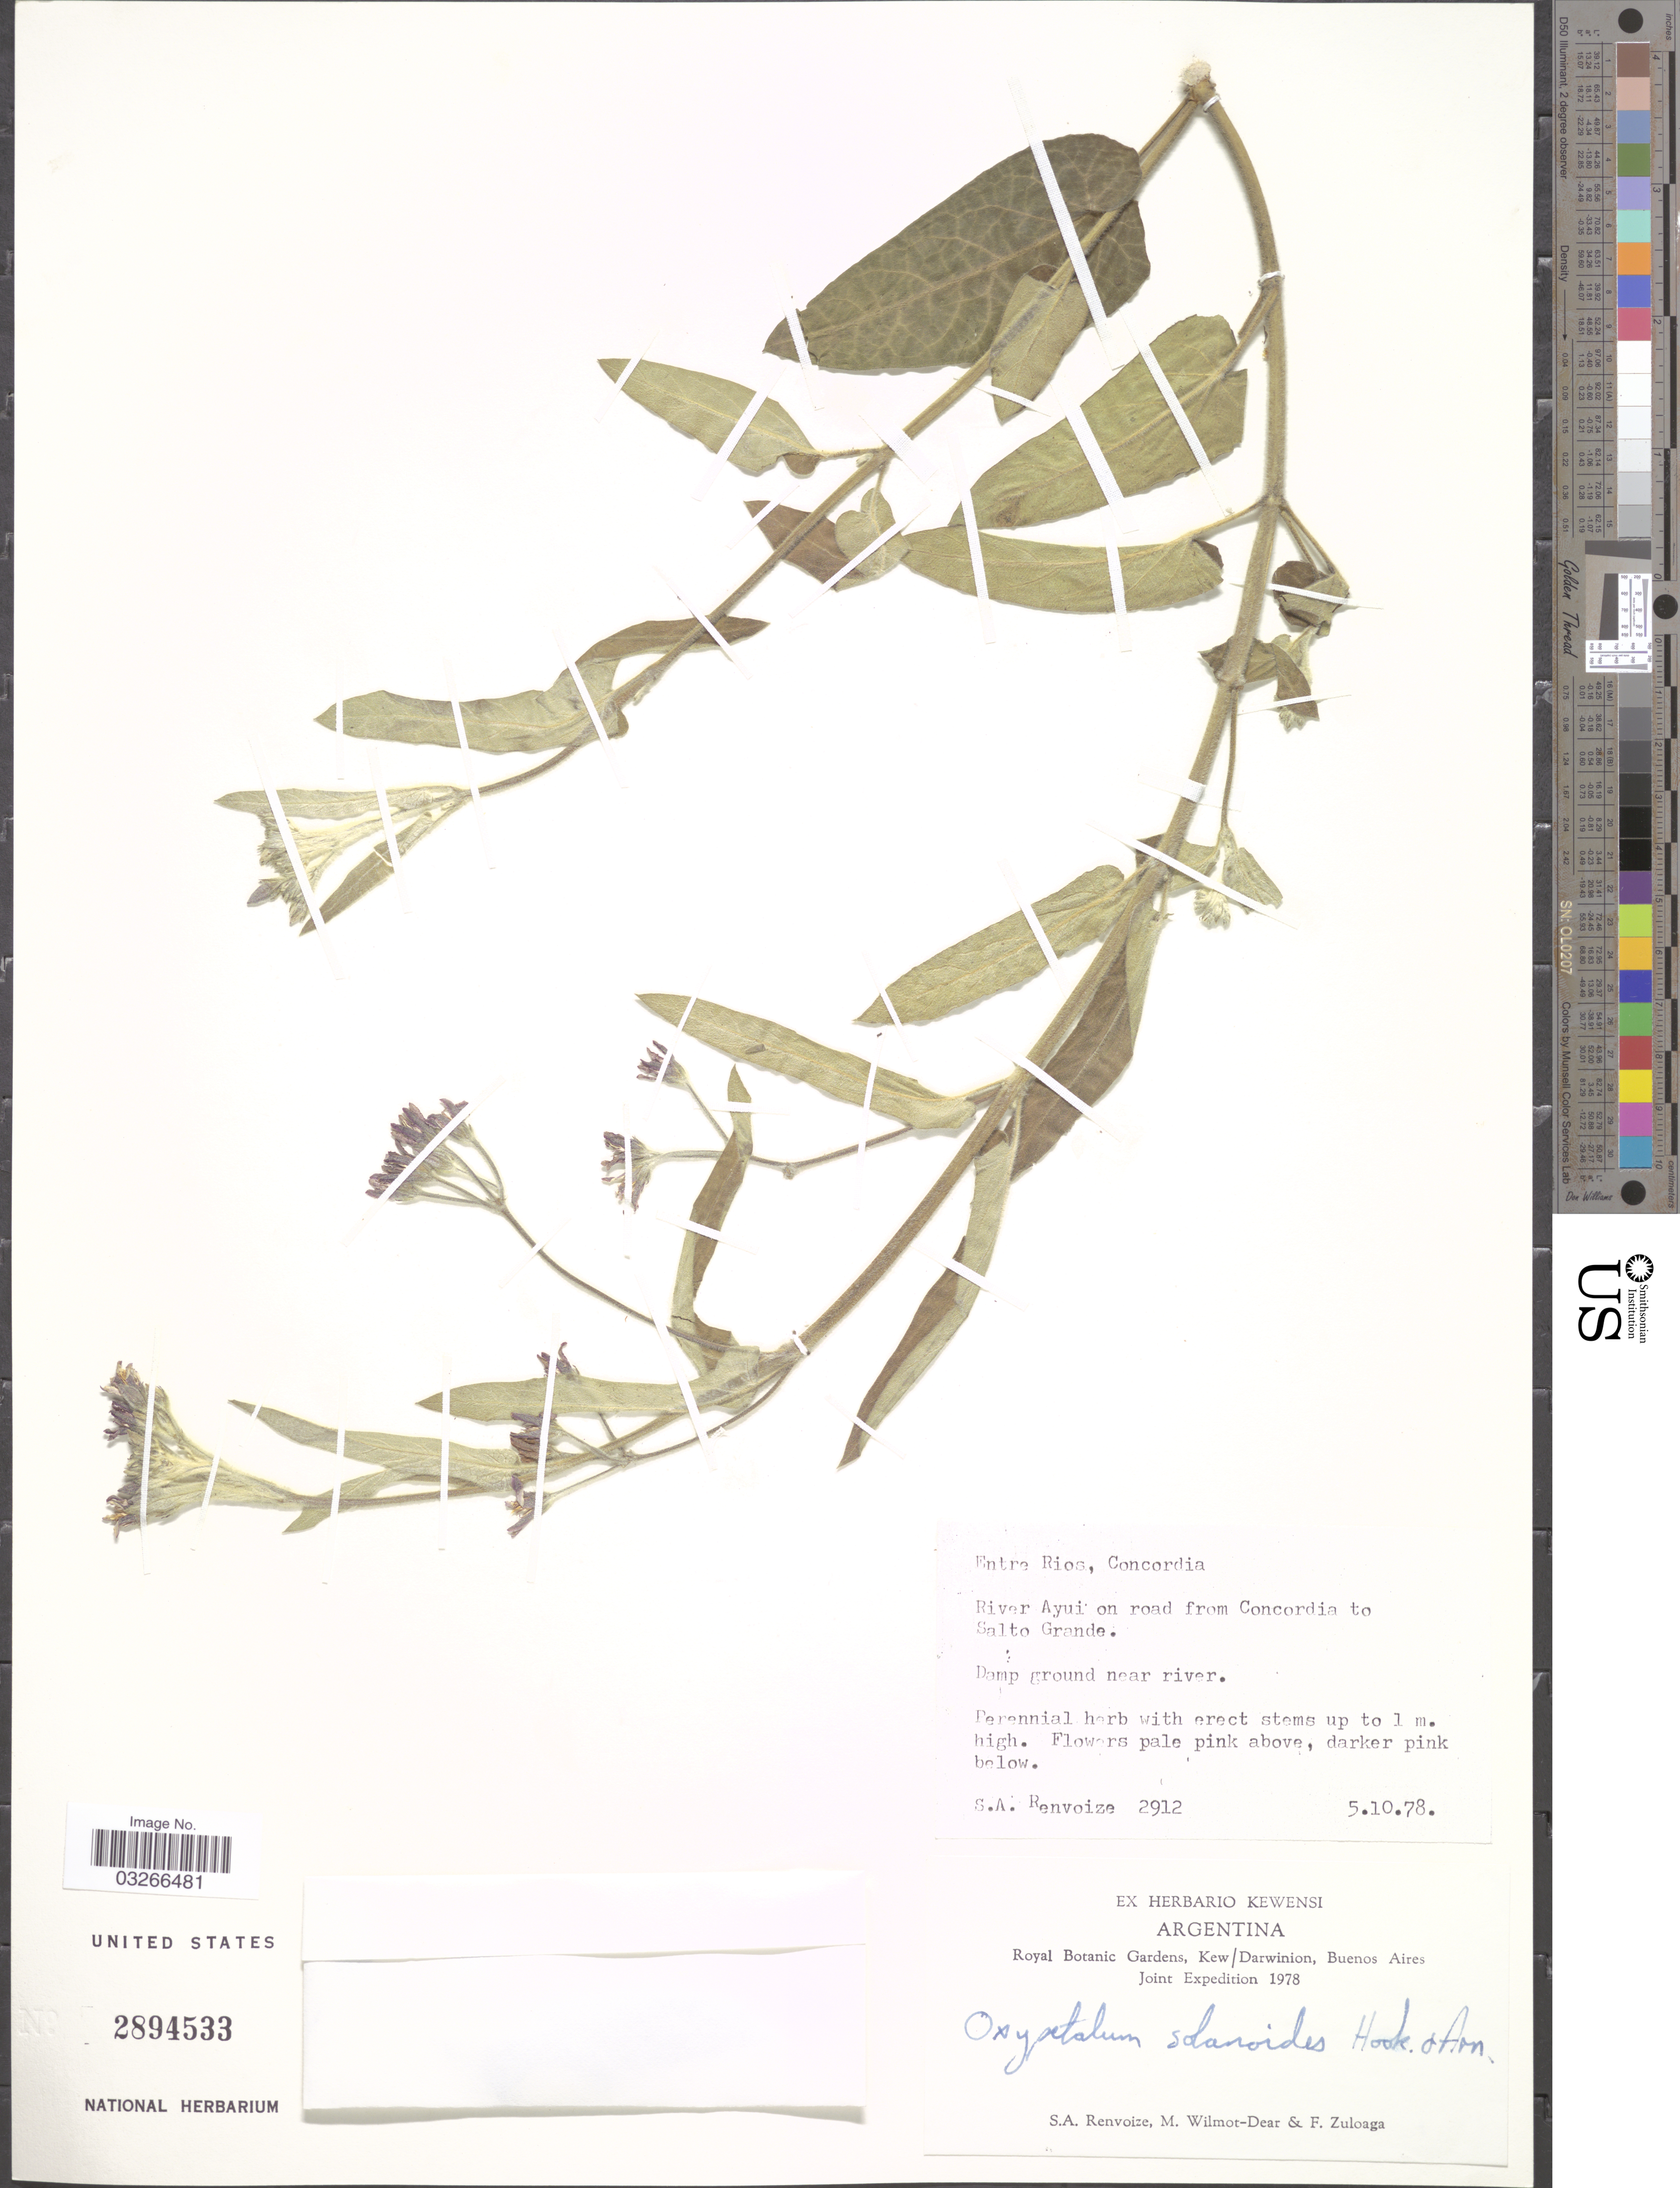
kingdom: Plantae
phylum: Tracheophyta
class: Magnoliopsida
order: Gentianales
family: Apocynaceae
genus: Oxypetalum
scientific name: Oxypetalum solanoides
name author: Hook. & Arn.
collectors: S. A. Renvoize, M. Wilmot-Dear & F. Zuloaga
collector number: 2912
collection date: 1978-10-05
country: Argentina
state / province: Entre Rios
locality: Entre Rios, Concordia, River Ayui on road from Concordia to Salto Grande, Damp ground near river.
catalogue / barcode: US 2894533